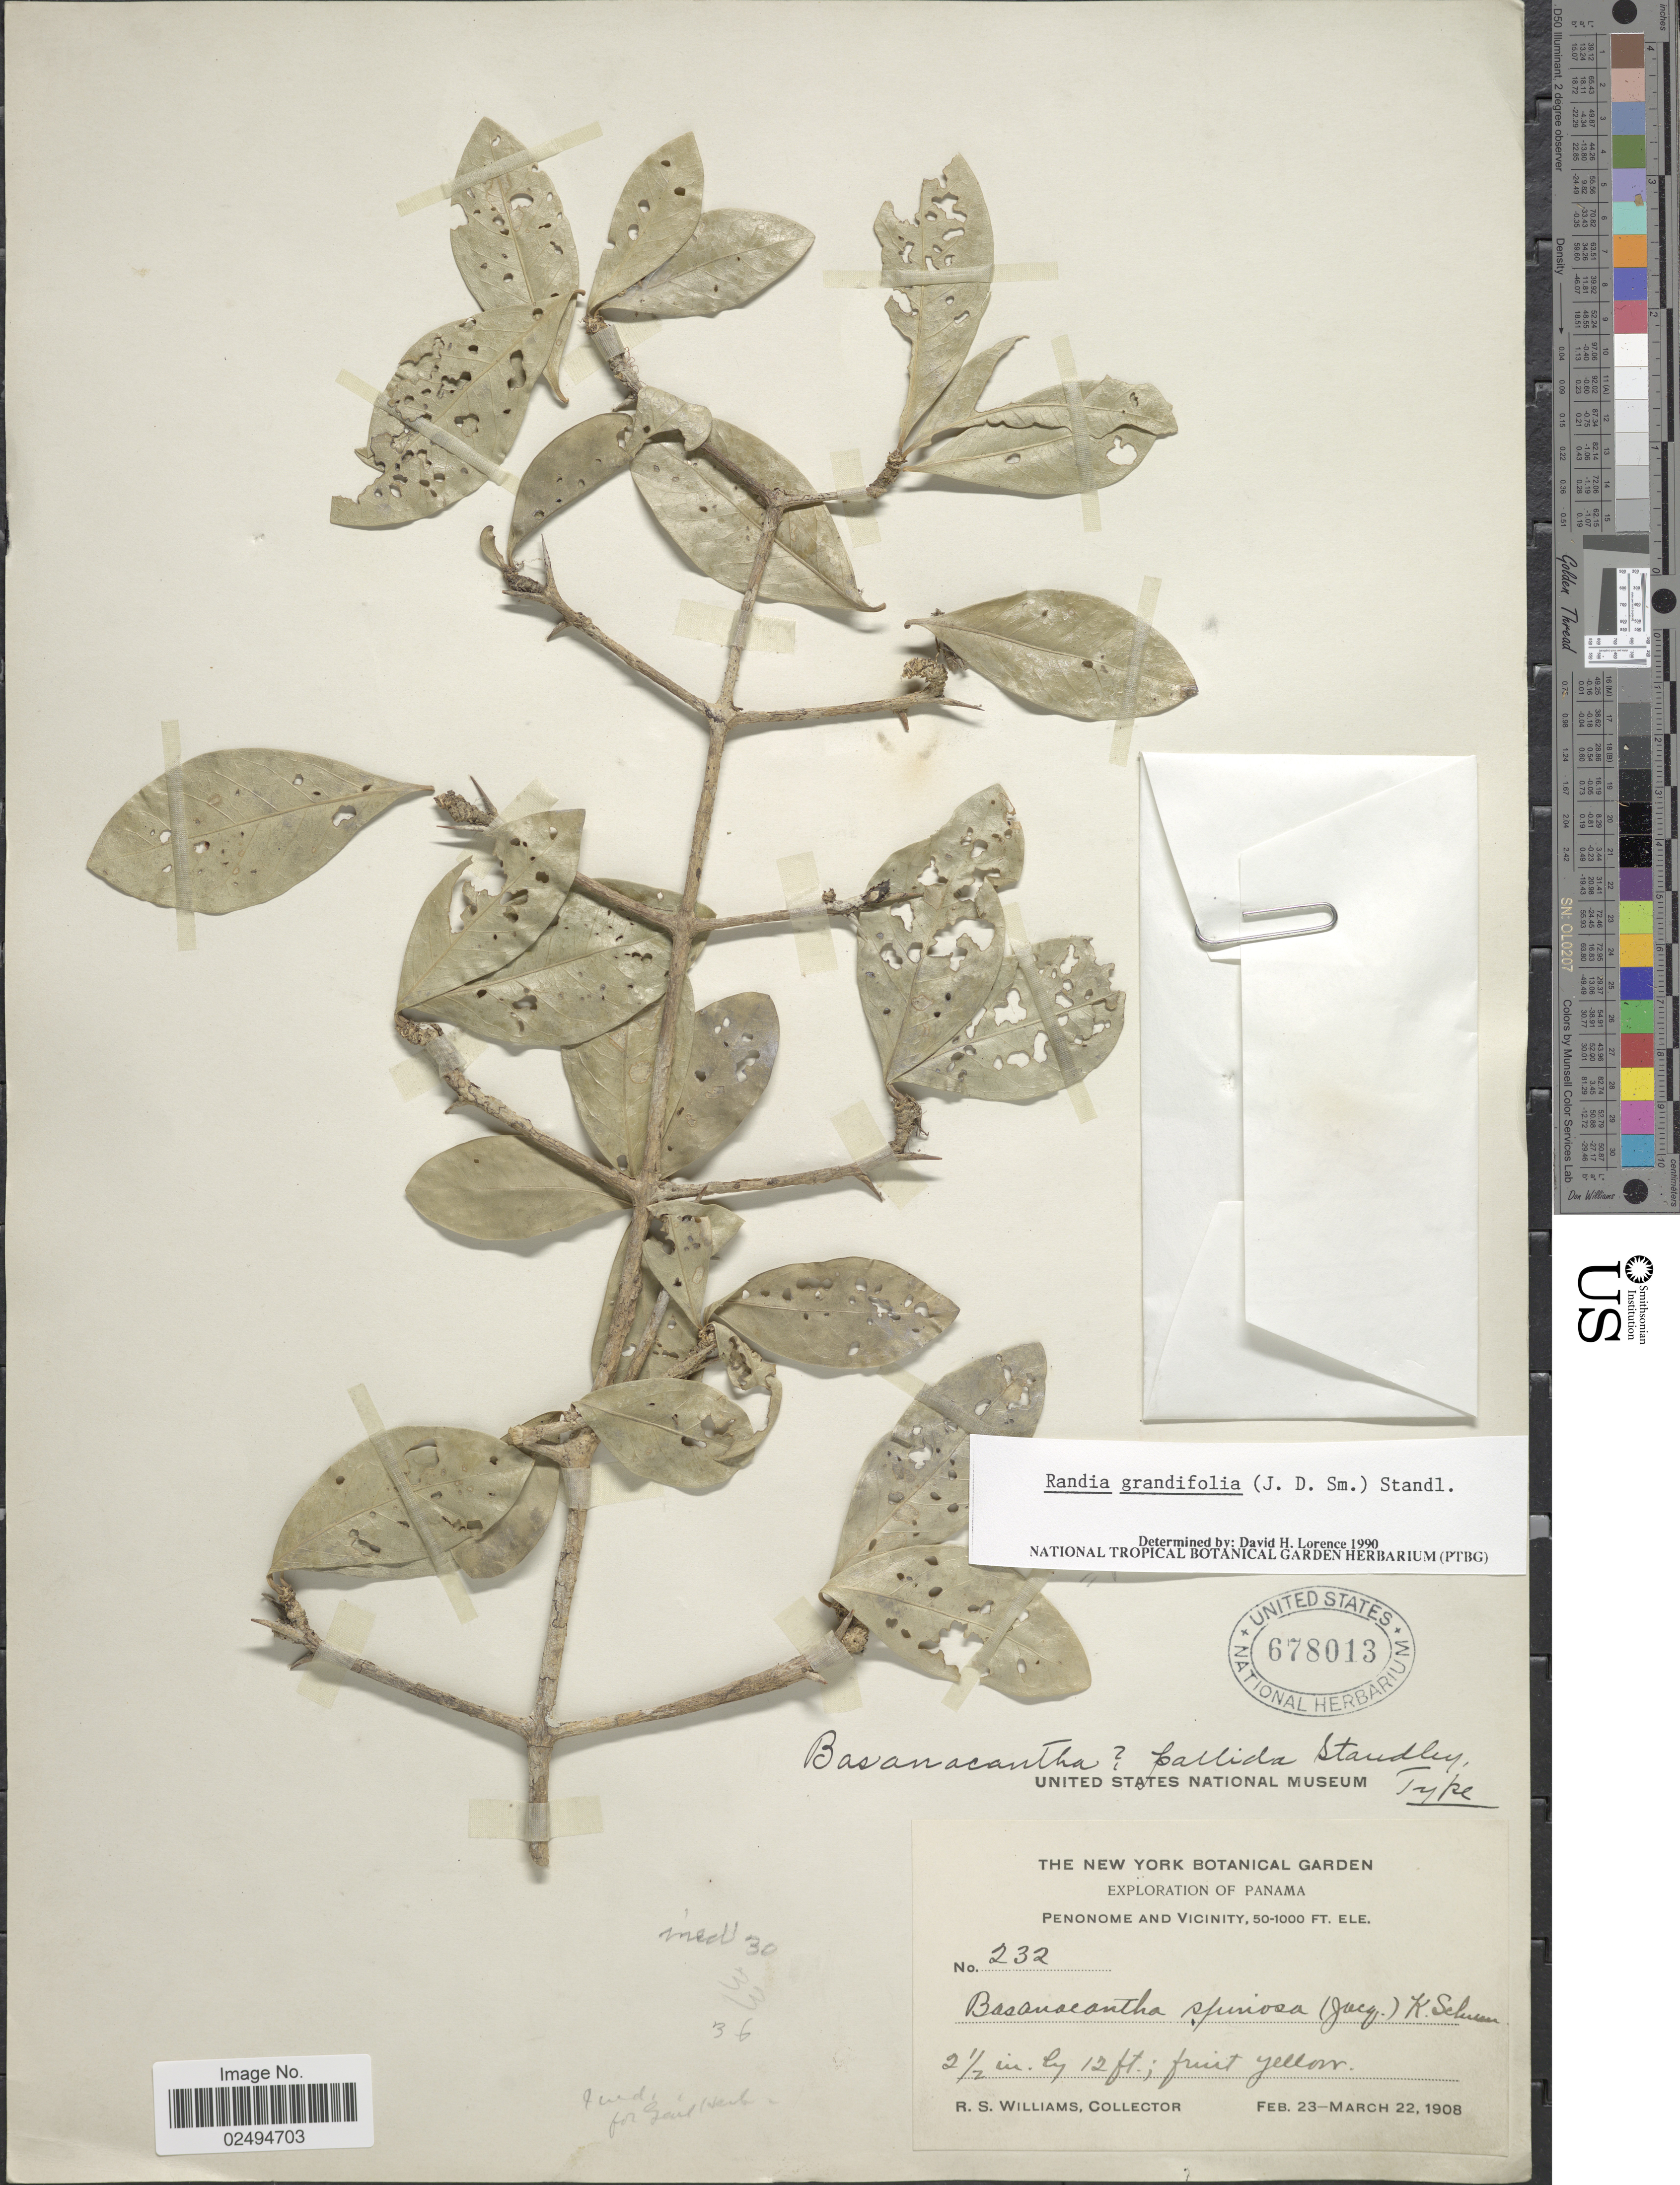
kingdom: Plantae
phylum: Tracheophyta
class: Magnoliopsida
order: Gentianales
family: Rubiaceae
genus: Randia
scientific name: Randia grandifolia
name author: (Donn. Sm.) Standl.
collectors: R. S. Williams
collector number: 232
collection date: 1908-02-23/1908-03-22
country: Panama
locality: Penonome and vicinity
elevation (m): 15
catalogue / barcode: US 678013